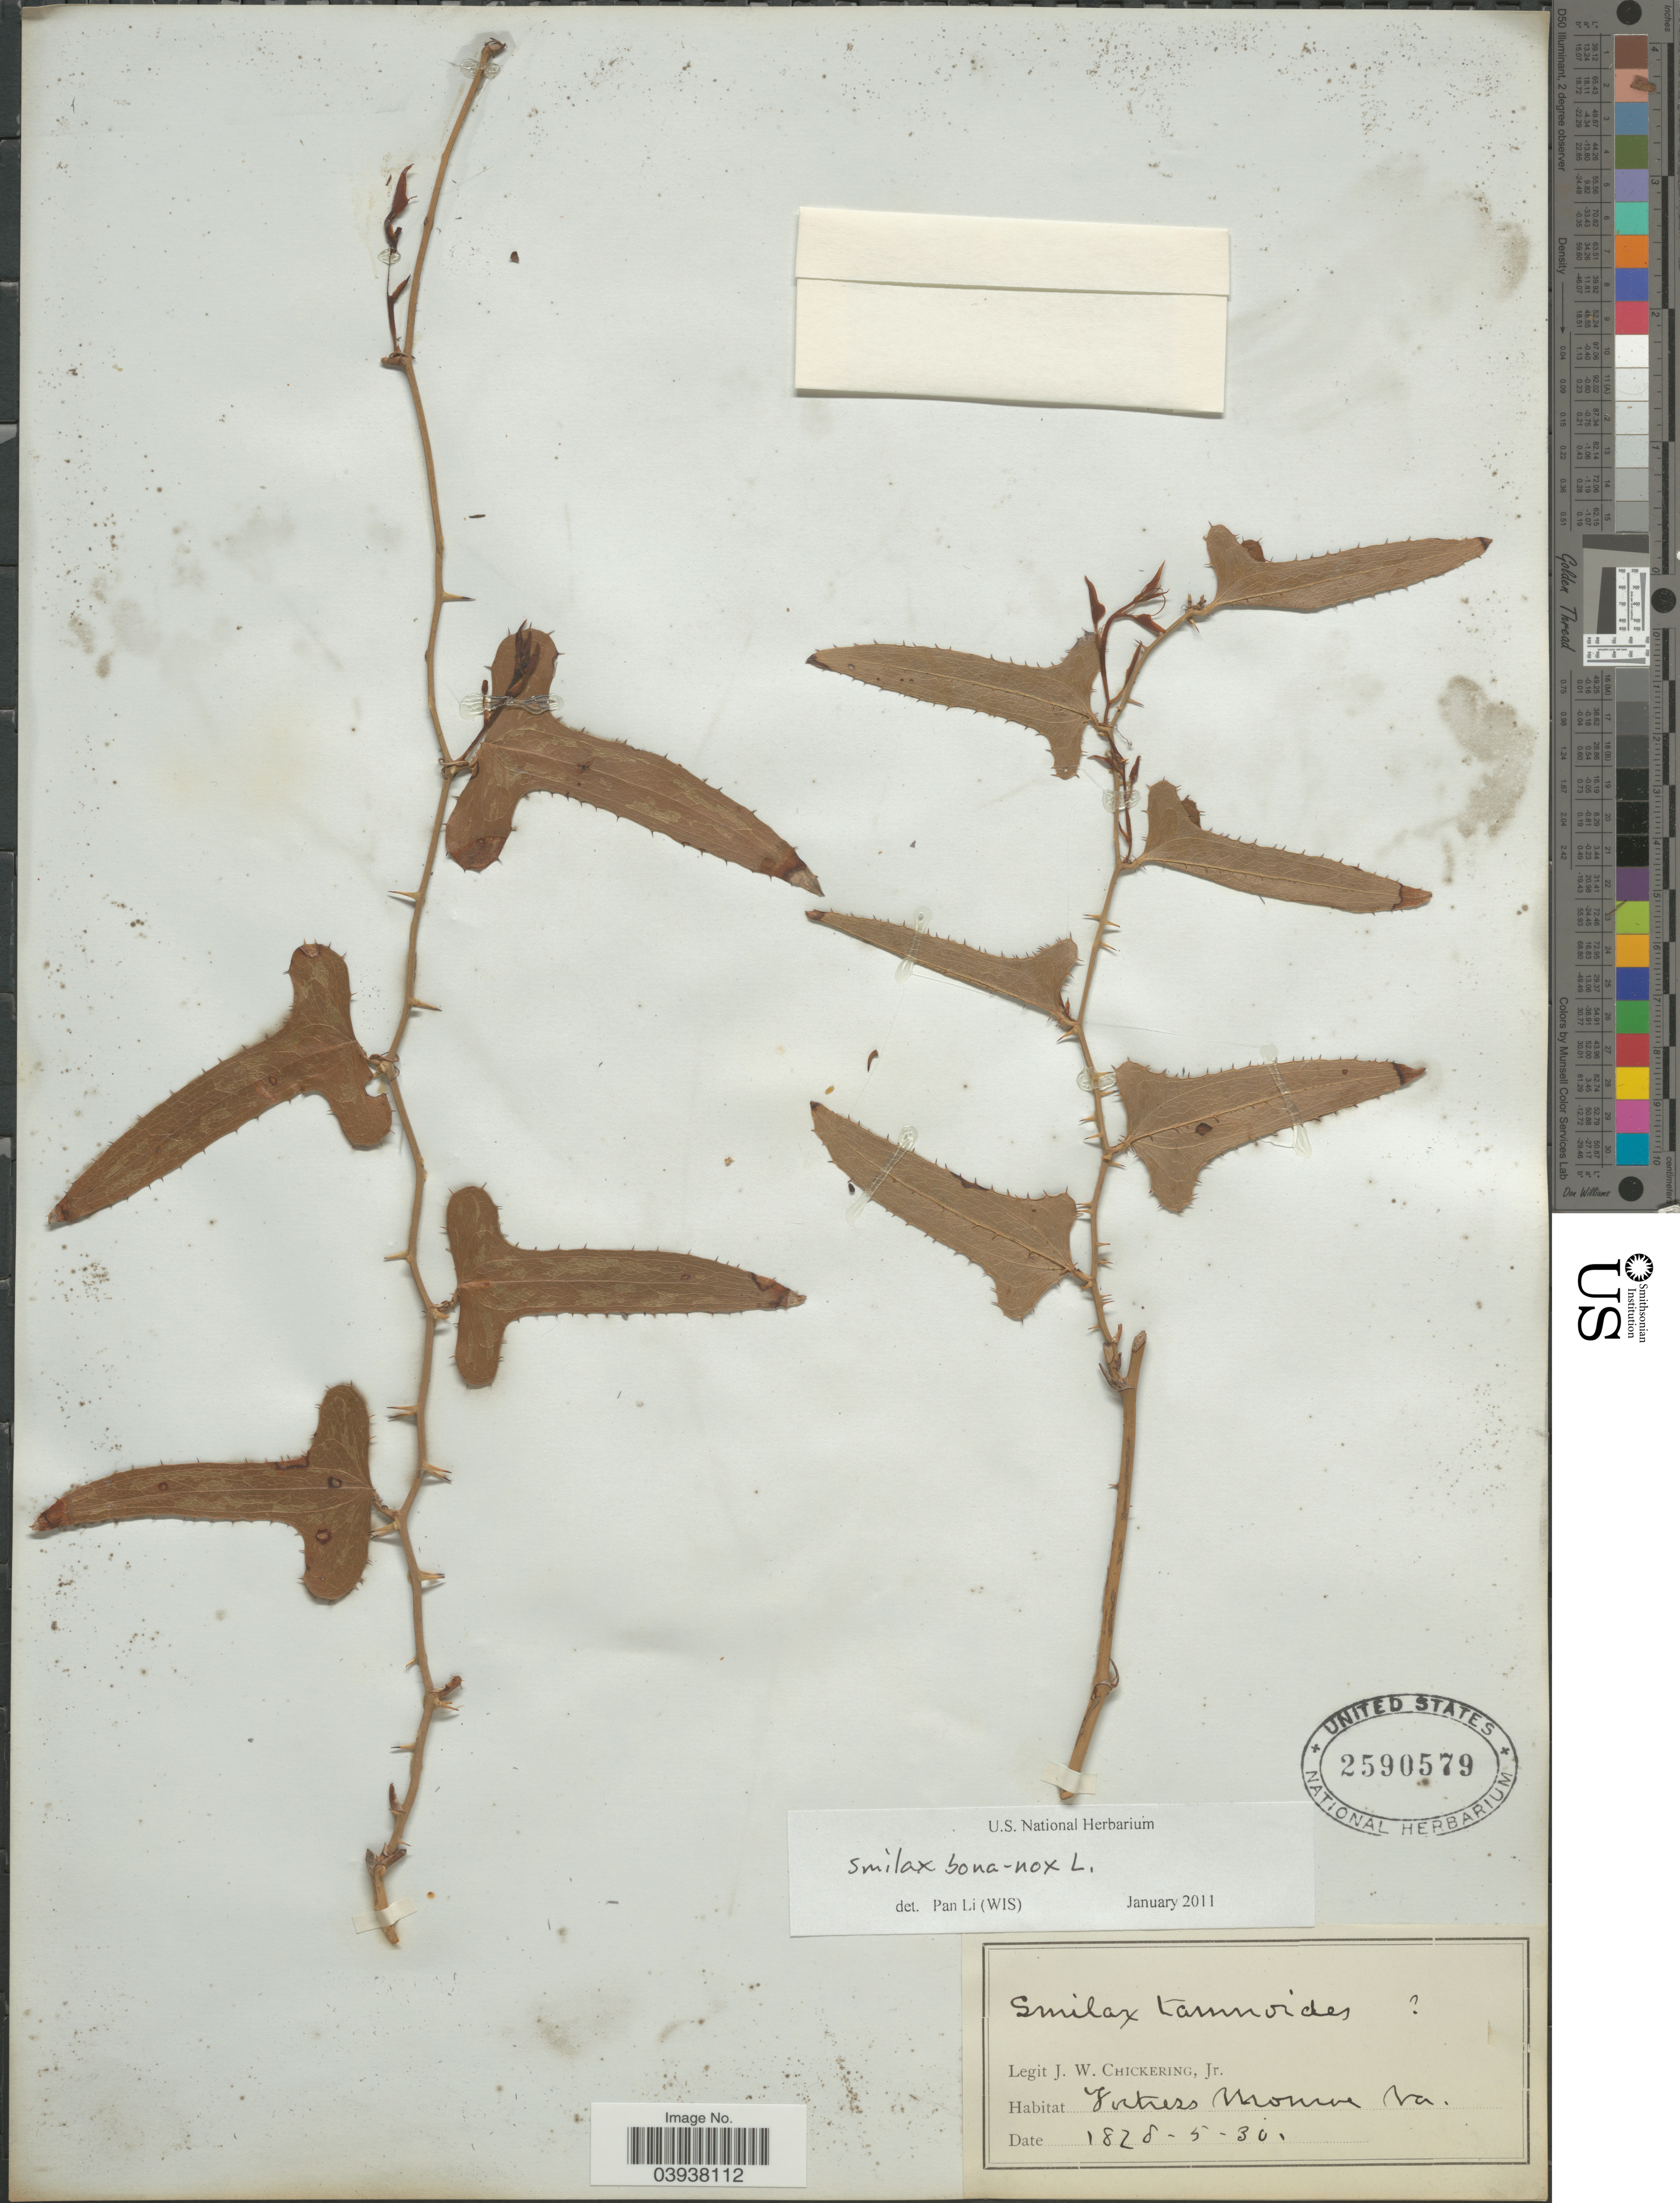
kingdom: Plantae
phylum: Tracheophyta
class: Liliopsida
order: Liliales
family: Smilacaceae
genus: Smilax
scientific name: Smilax bona-nox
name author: L.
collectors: J. W. Chickering Jr.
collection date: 1828-05-30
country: United States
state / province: Virginia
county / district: City of Hampton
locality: Fortress Monroe.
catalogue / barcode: US 2590579